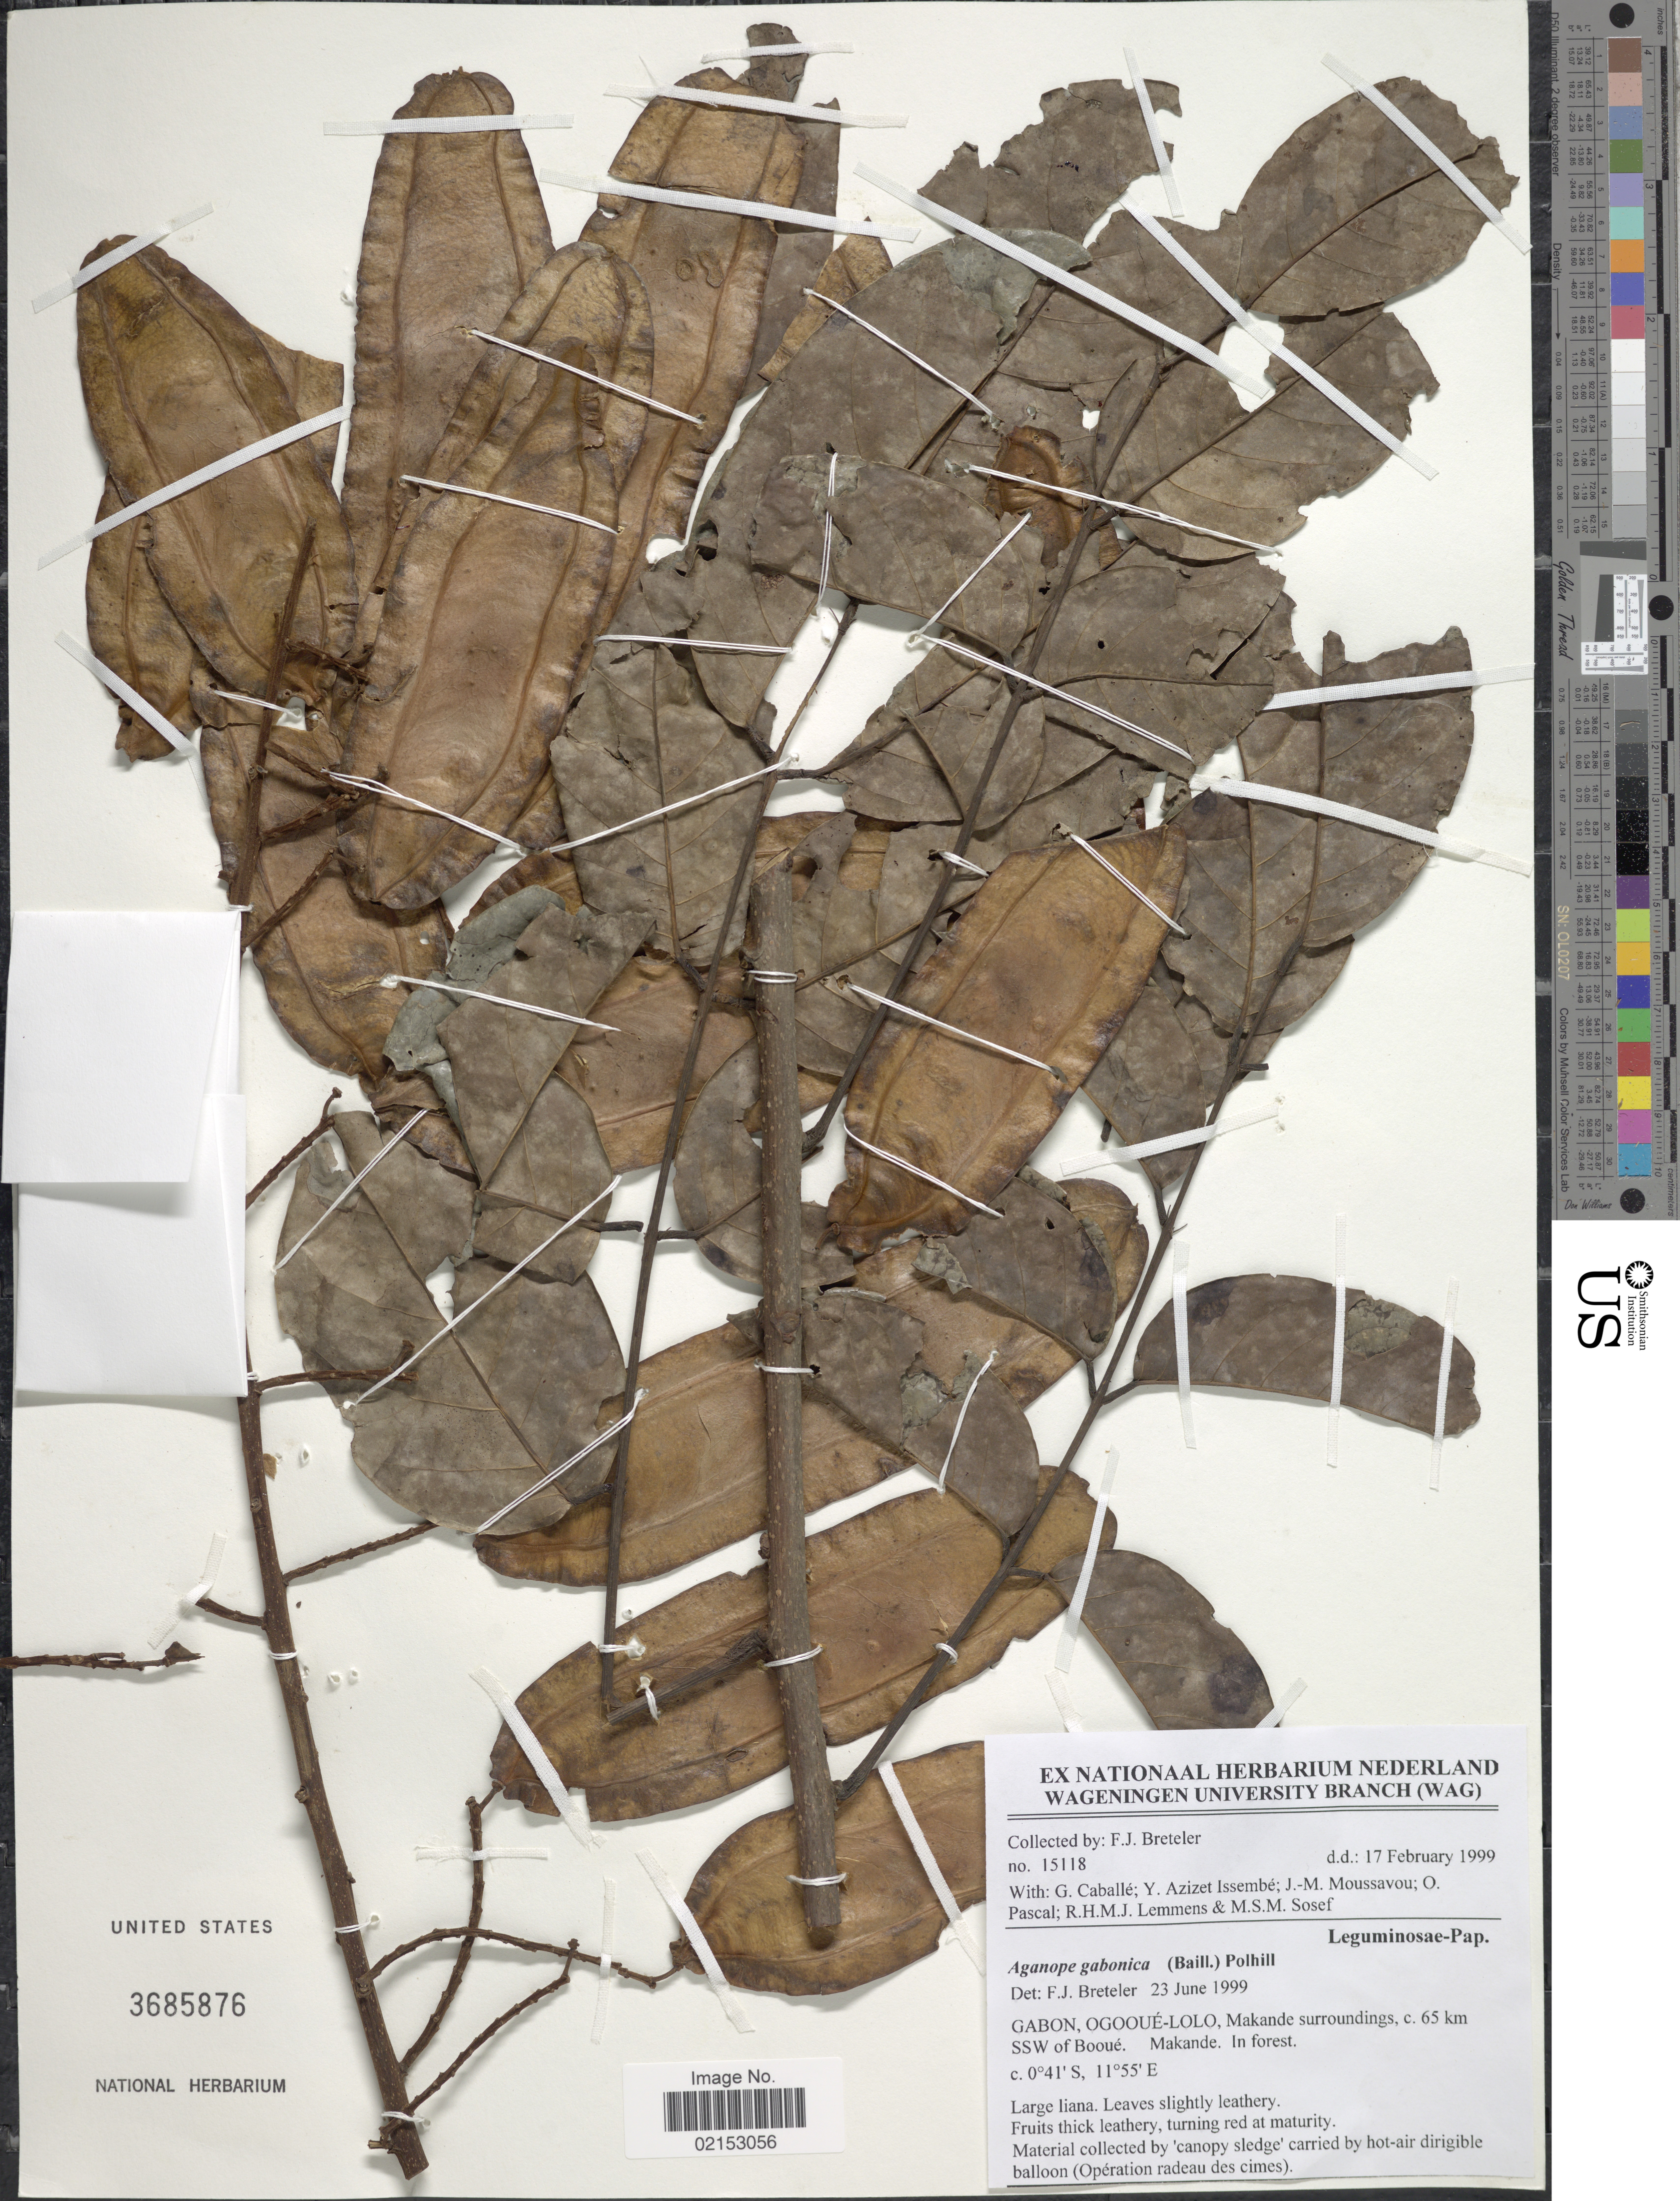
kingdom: Plantae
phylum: Tracheophyta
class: Magnoliopsida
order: Fabales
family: Fabaceae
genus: Aganope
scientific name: Aganope gabonica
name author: (Baill.) Polhill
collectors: F. J. Breteler, G. Caballé, Y. Issembe, J. Moussavou & et al.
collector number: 15118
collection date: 1999-02-17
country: Gabon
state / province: Ogooue-Lolo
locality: Makande surroundings, c. 65 SSW of Booué. Makandre. In forest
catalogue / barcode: US 3685876